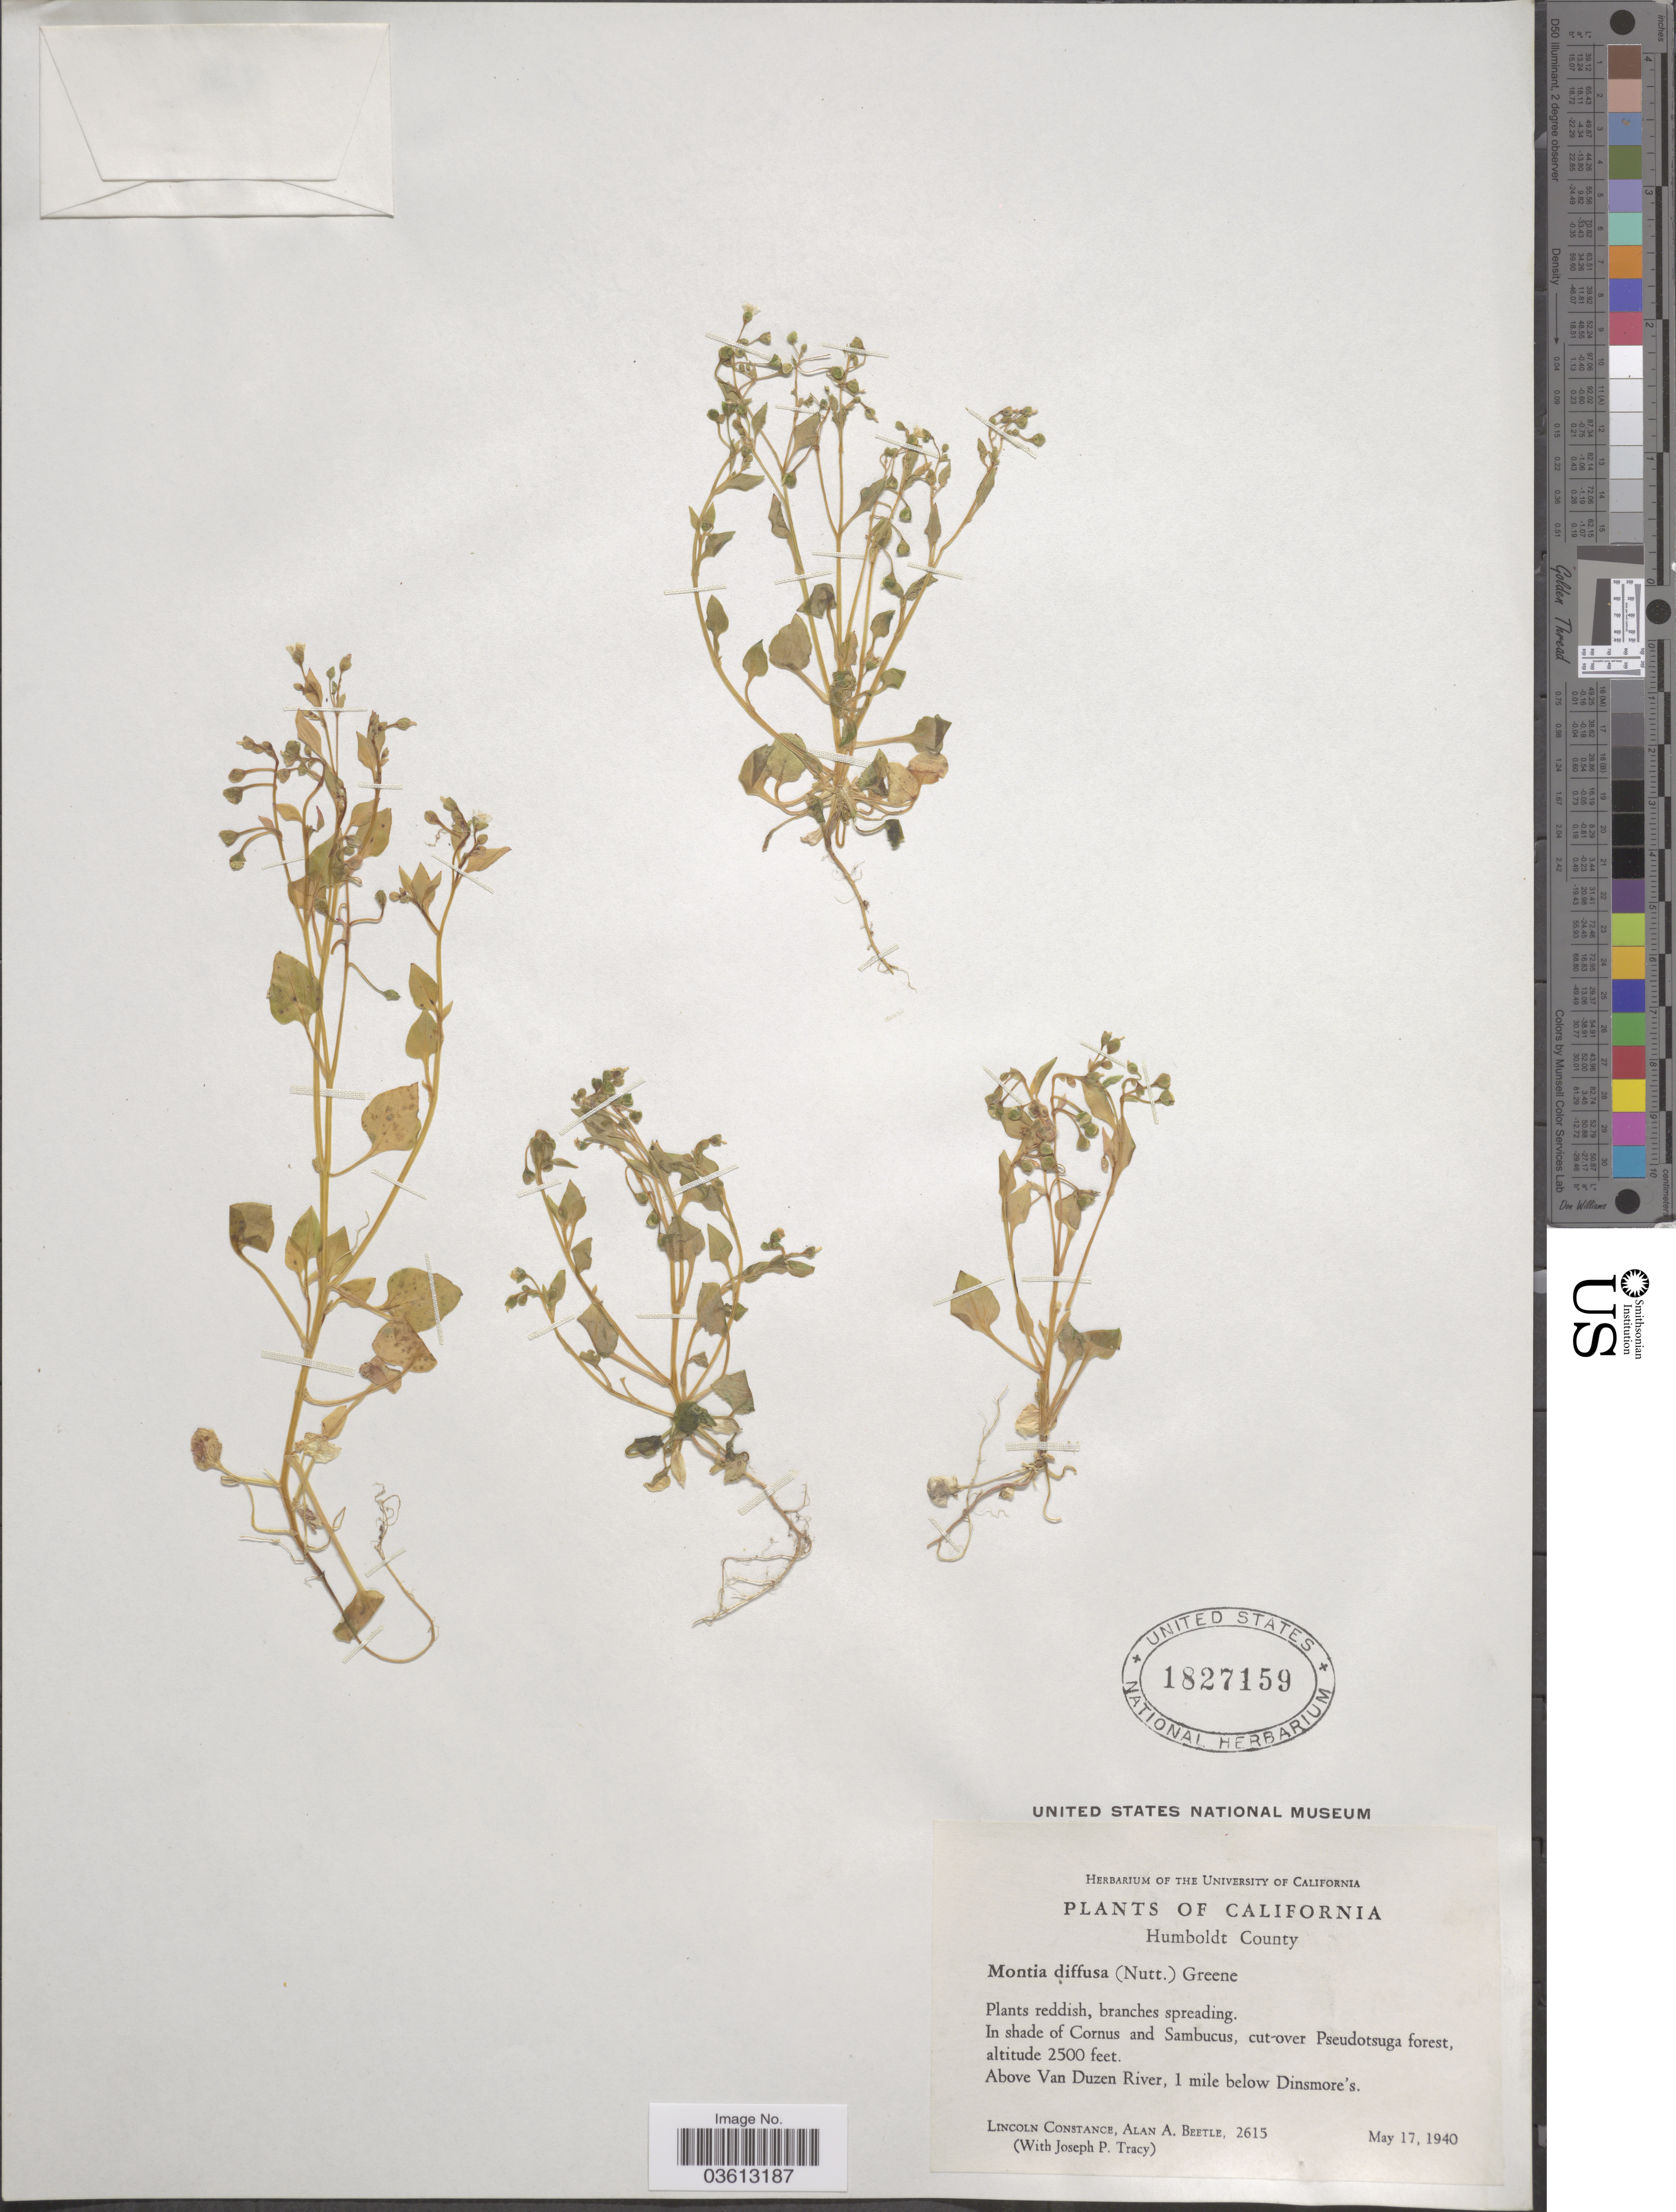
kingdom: Plantae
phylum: Tracheophyta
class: Magnoliopsida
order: Caryophyllales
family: Montiaceae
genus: Montia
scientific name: Montia diffusa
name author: (Nutt.) Greene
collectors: L. Constance, A. A. Beetle & J. Tracy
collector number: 2615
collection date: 1940-05-17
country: United States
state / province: California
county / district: Humboldt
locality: Humboldt County. Above Van Duzen River, 1 mile below Dinsmore's.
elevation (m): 762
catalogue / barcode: US 1827159